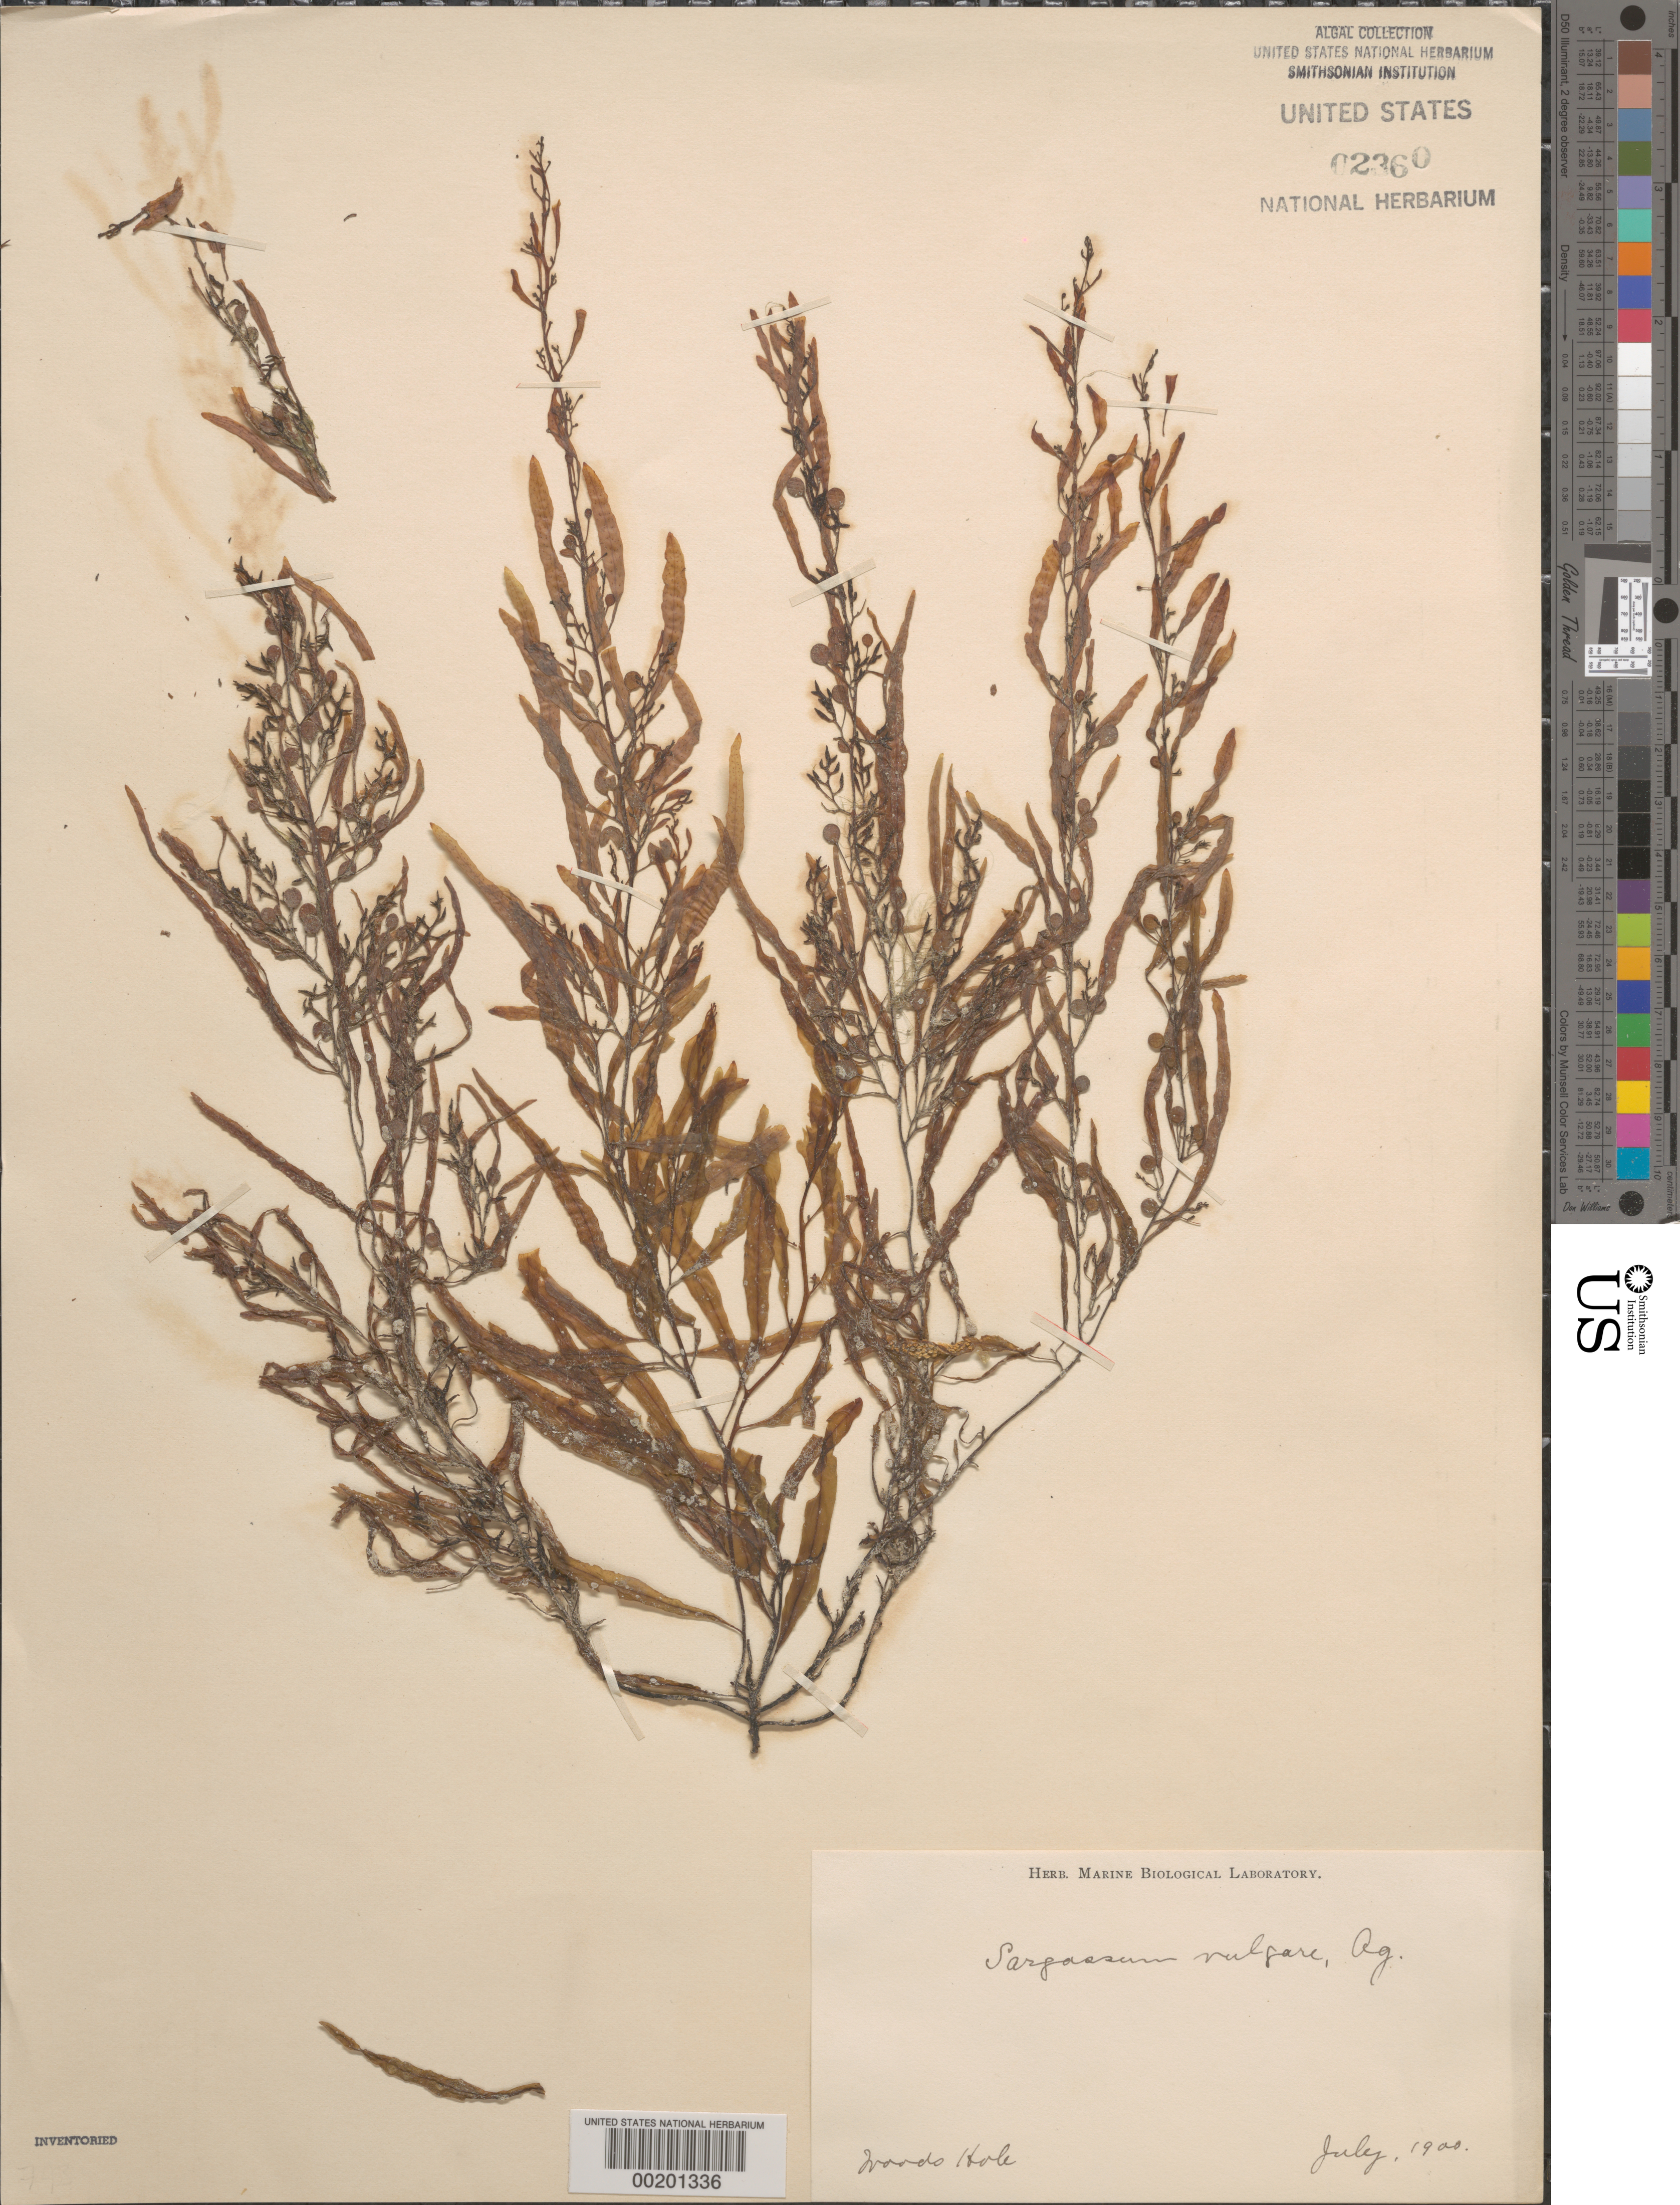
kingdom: Chromista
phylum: Ochrophyta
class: Phaeophyceae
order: Fucales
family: Sargassaceae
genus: Sargassum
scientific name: Sargassum vulgare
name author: C. Agardh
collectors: Marine Biological Lab (Herb.)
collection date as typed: Jul 1900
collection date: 1900-07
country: United States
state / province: Massachusetts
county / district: Barnstable County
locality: Woods Hole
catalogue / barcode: US 2360